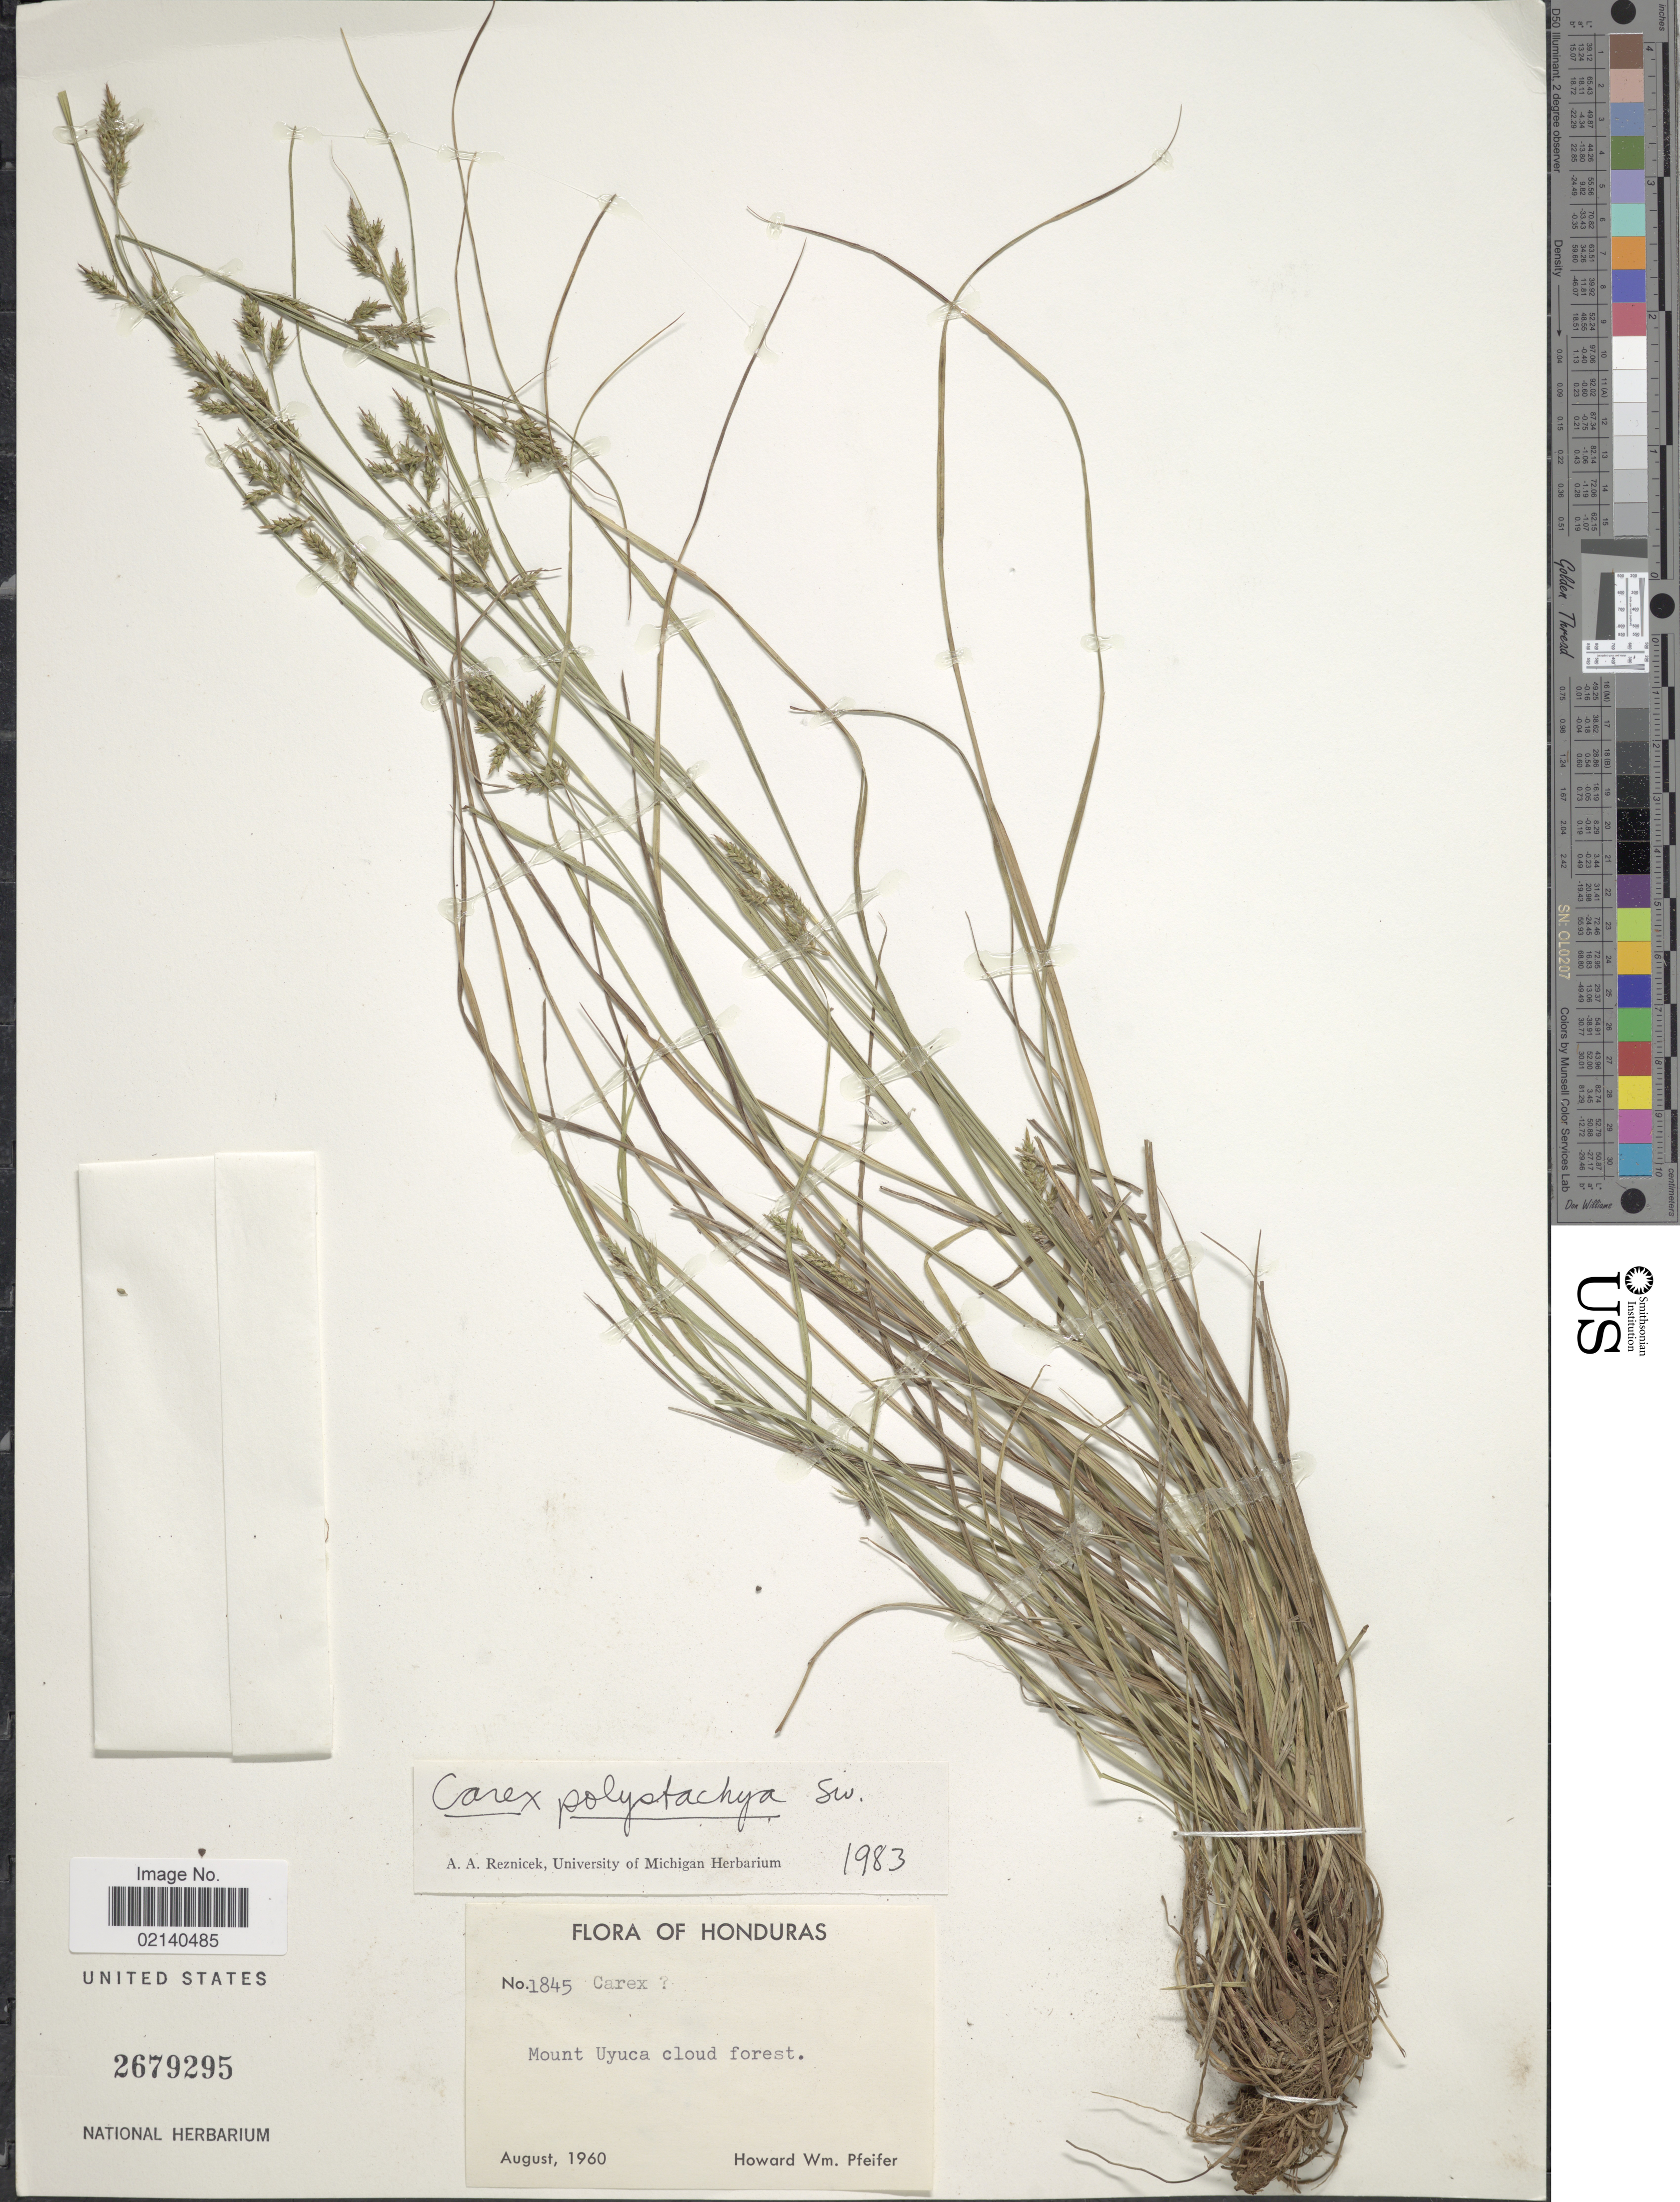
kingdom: Plantae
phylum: Tracheophyta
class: Liliopsida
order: Poales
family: Cyperaceae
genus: Carex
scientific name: Carex polystachya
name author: Sw. ex Wahlenb.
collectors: H. W. Pfeifer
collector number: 1845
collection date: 1960-08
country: Honduras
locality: Mount Uyuca cloud forest.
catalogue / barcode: US 2679295